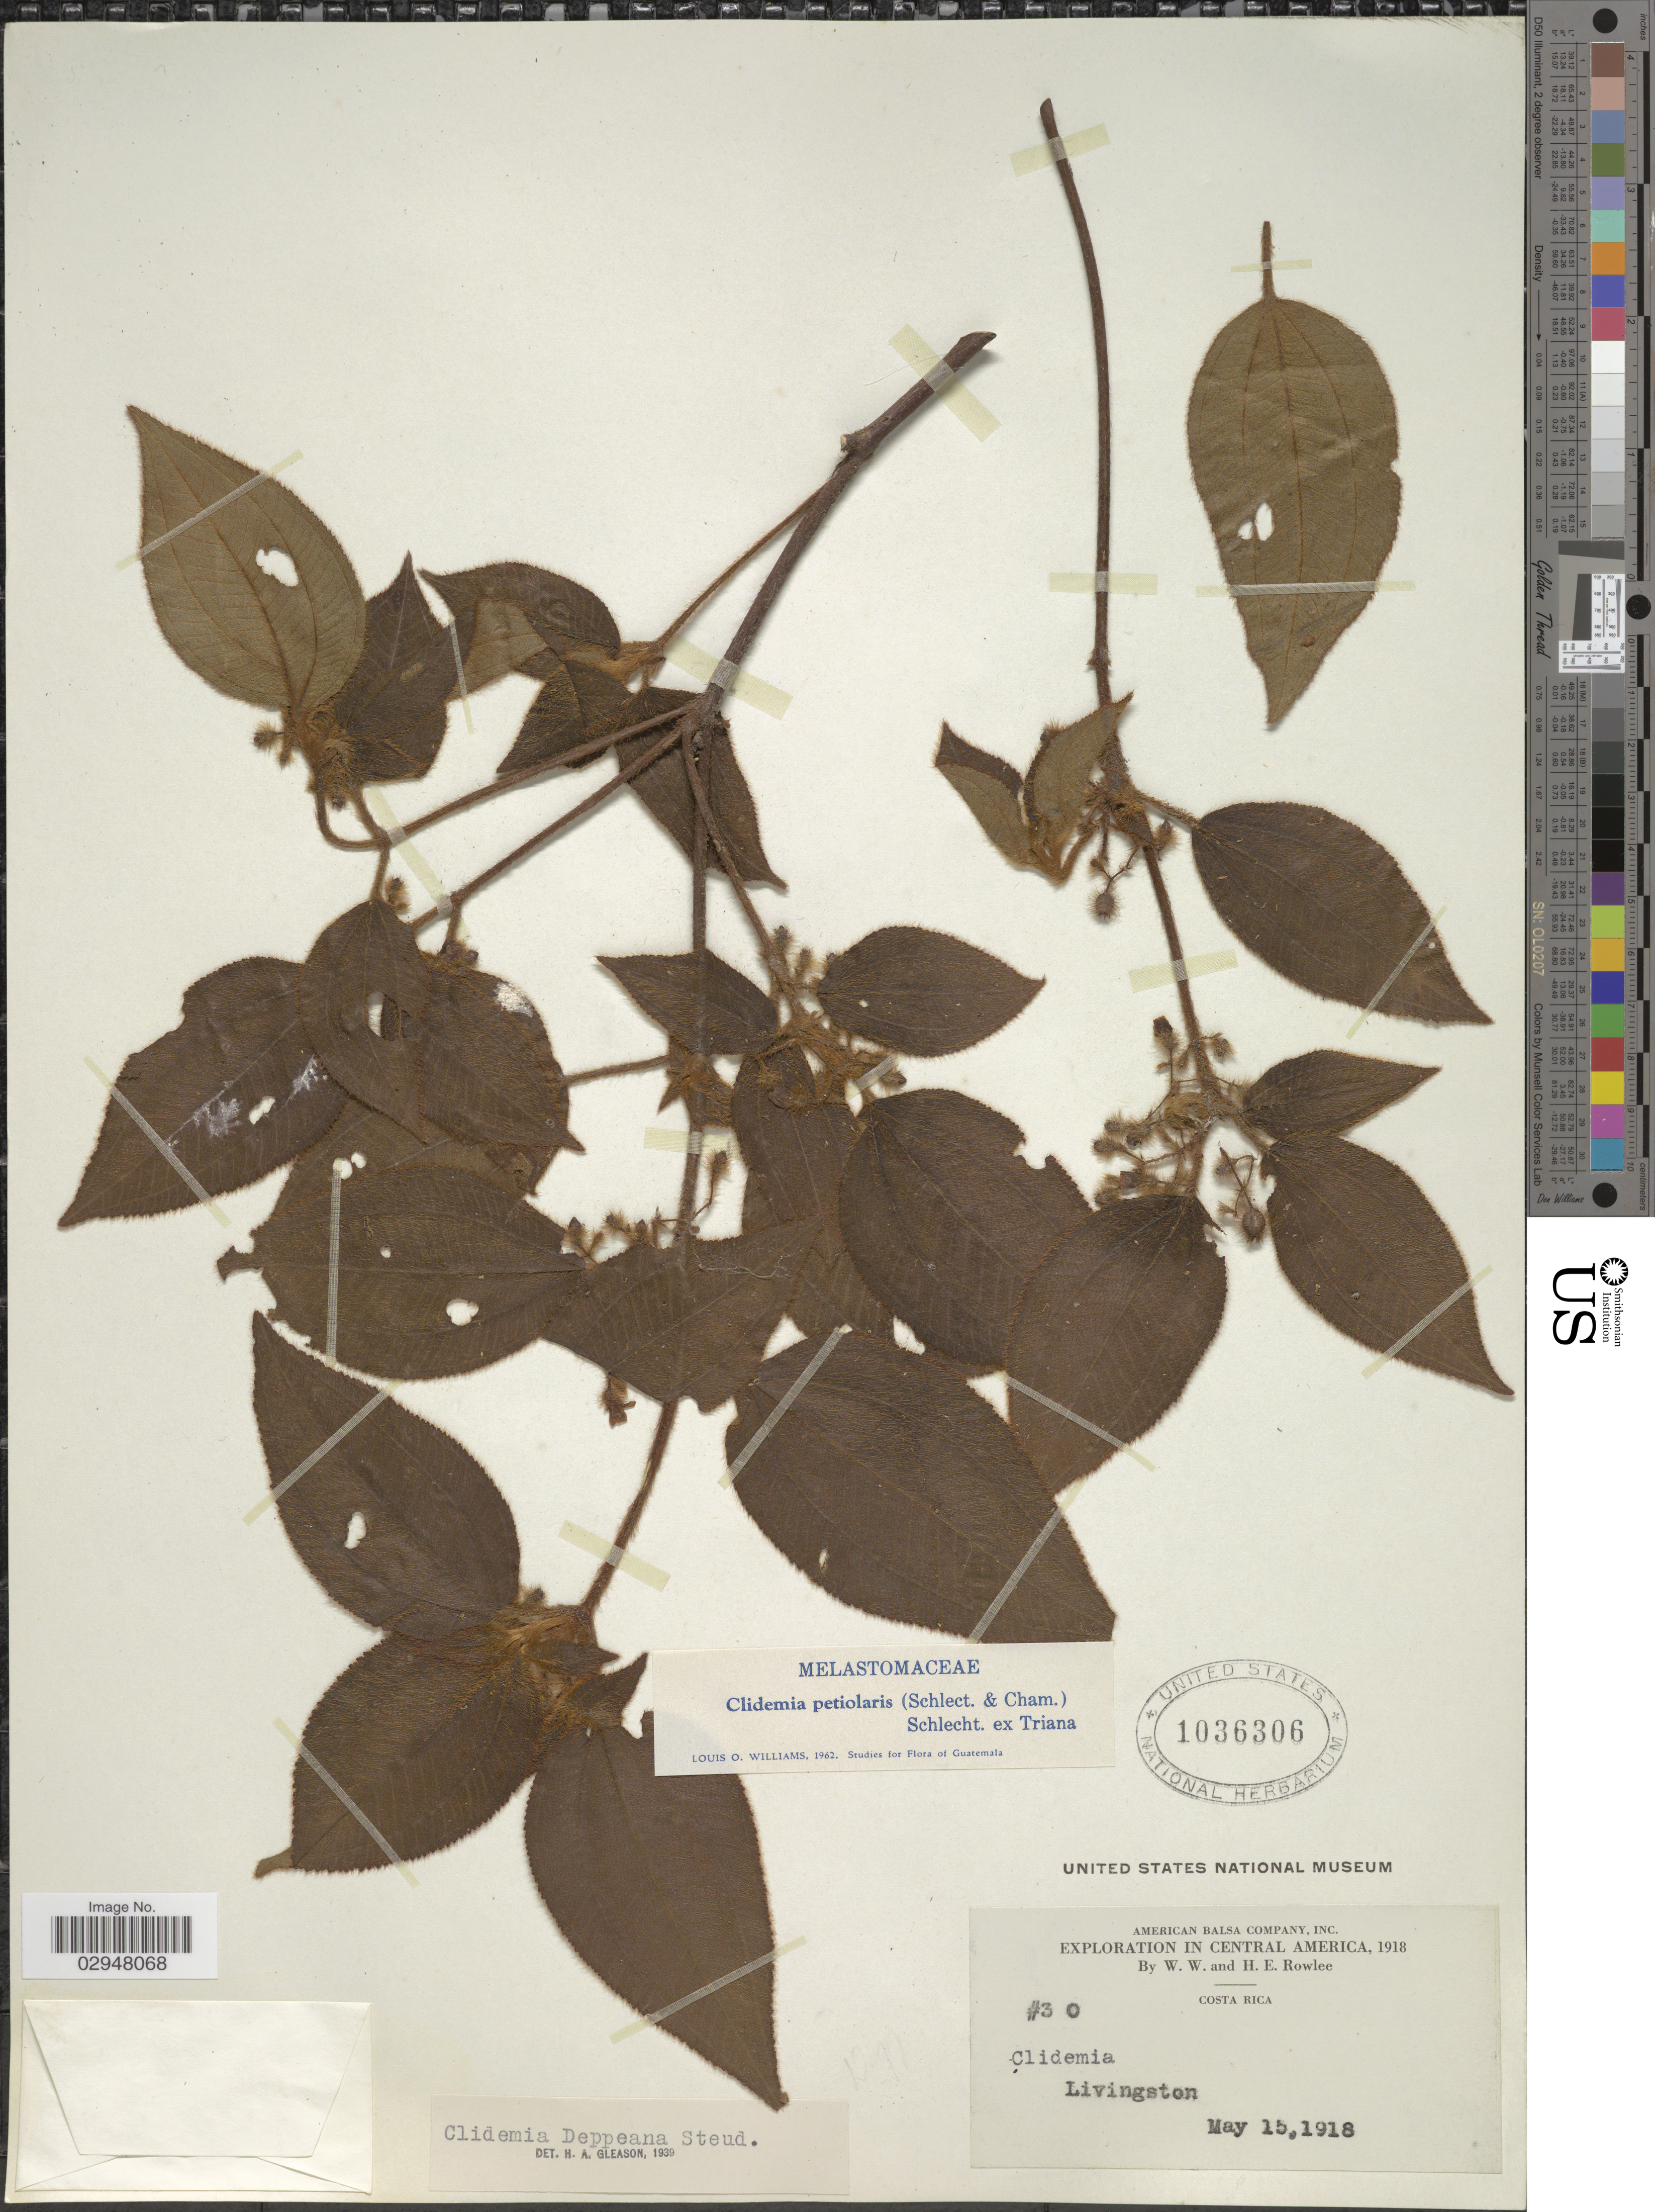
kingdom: Plantae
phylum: Tracheophyta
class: Magnoliopsida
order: Myrtales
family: Melastomataceae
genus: Clidemia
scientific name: Clidemia petiolaris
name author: (Schltdl. & Cham.) Schltdl. ex Triana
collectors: W. W. Rowlee & H. E. Rowlee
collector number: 30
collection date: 1918-05-15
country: Costa Rica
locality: Livingston.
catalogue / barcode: US 1036306